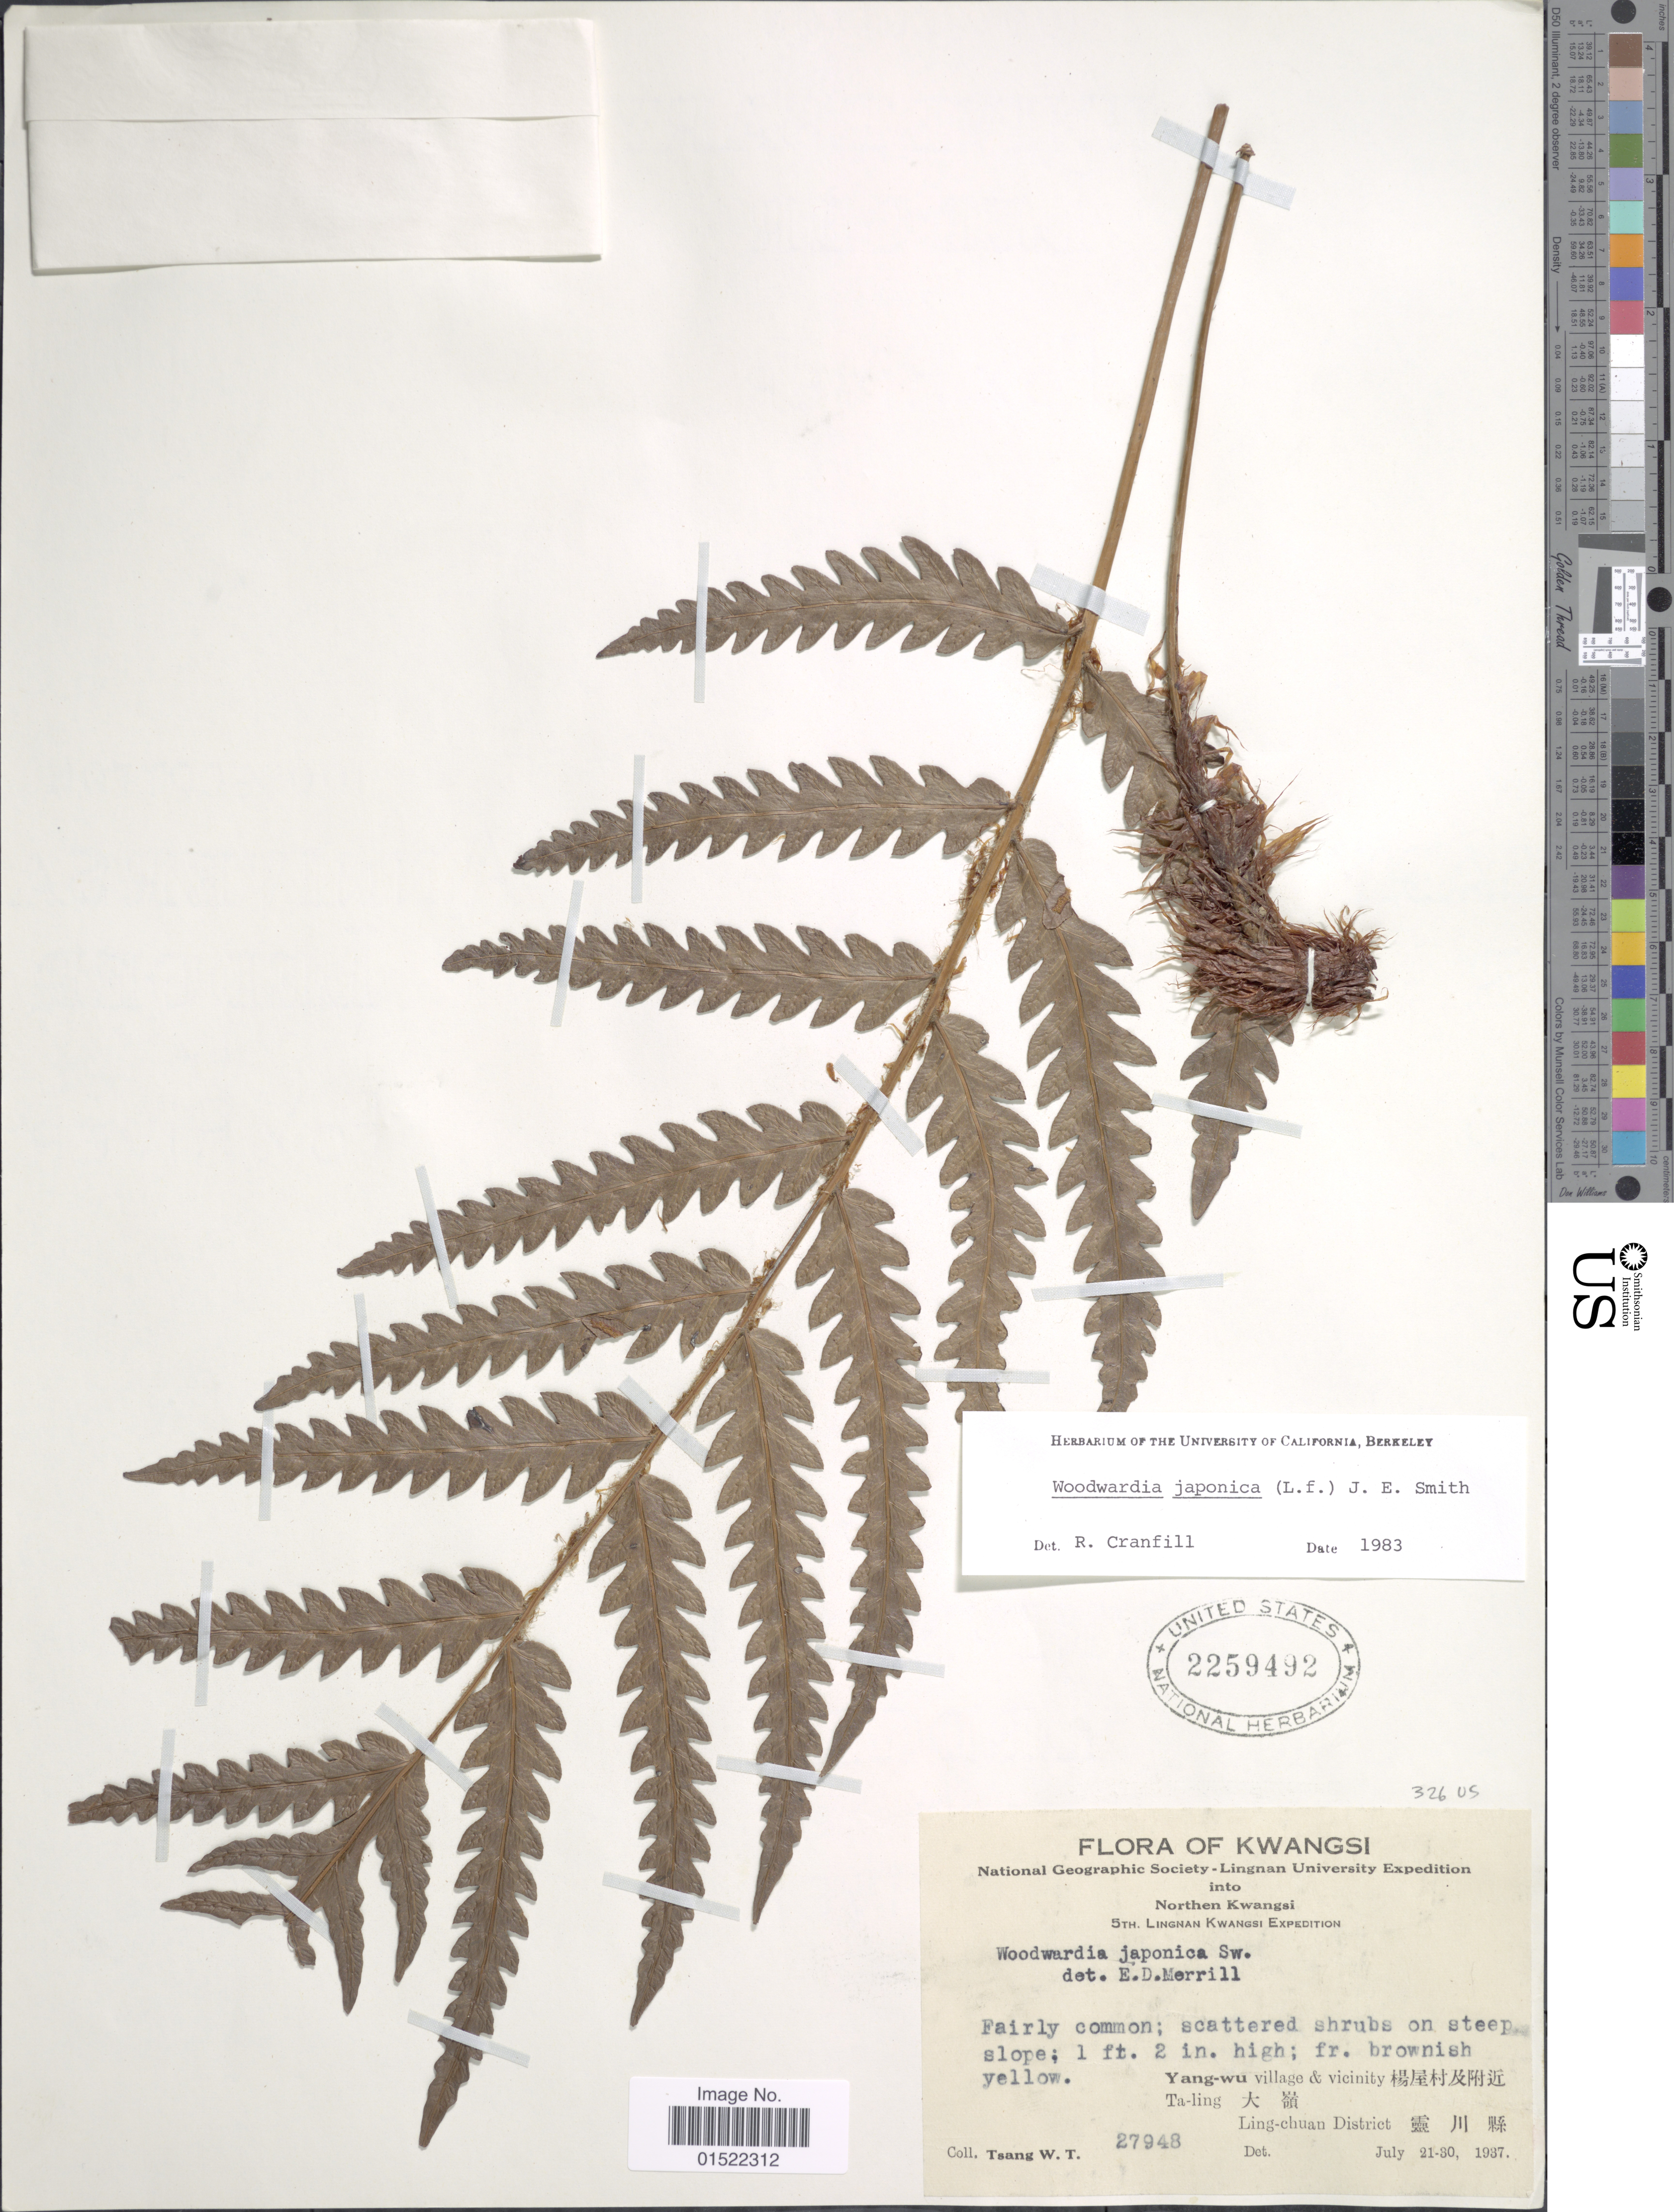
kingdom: Plantae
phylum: Tracheophyta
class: Polypodiopsida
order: Polypodiales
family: Blechnaceae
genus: Woodwardia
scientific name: Woodwardia japonica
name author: (L. f.) Sm.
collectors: W. T. Tsang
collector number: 27948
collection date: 1937-07-21/1937-07-30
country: China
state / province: Guangxi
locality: Northern Kwangsi, Yang-wu village & vicinity,Ta-ling, Ling-chuan District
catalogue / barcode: US 2259492